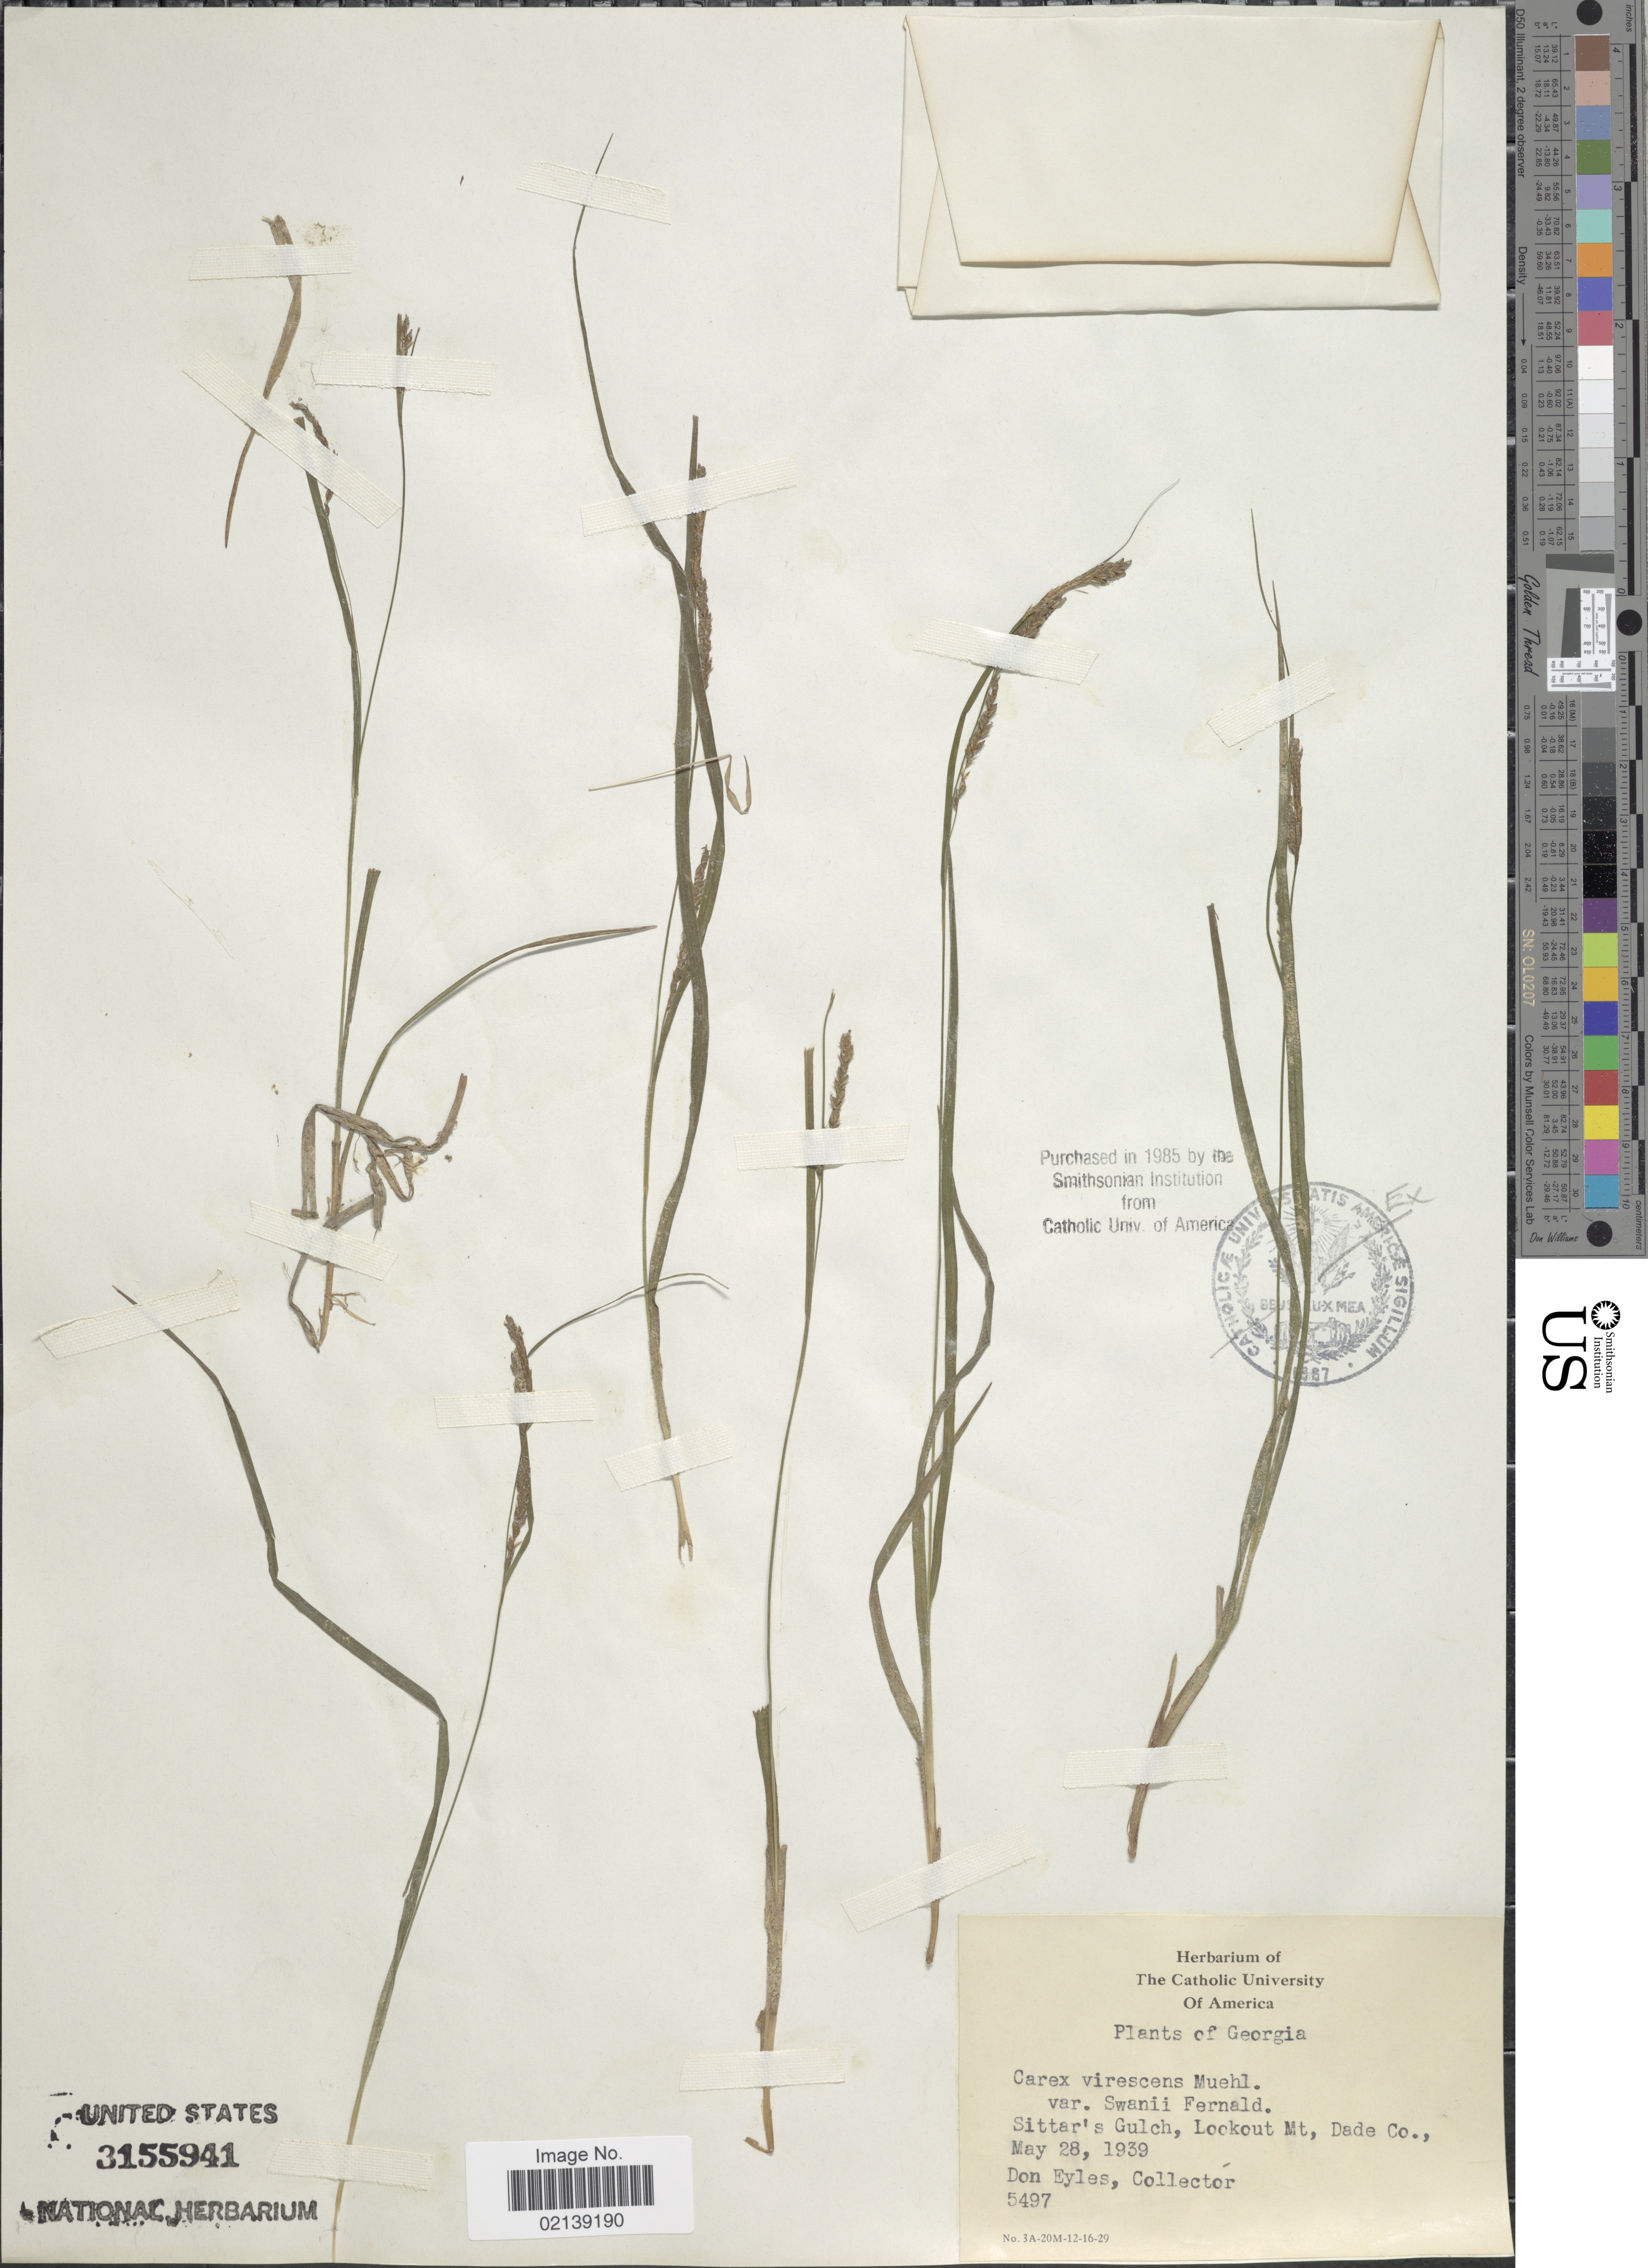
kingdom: Plantae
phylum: Tracheophyta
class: Liliopsida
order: Poales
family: Cyperaceae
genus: Carex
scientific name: Carex virescens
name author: Muhl. ex Willd.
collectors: D. Eyles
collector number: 5497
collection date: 1939-05-28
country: United States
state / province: Georgia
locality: Sittar's Gulch, Lookout Mt., Dade Co.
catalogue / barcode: US 3155941